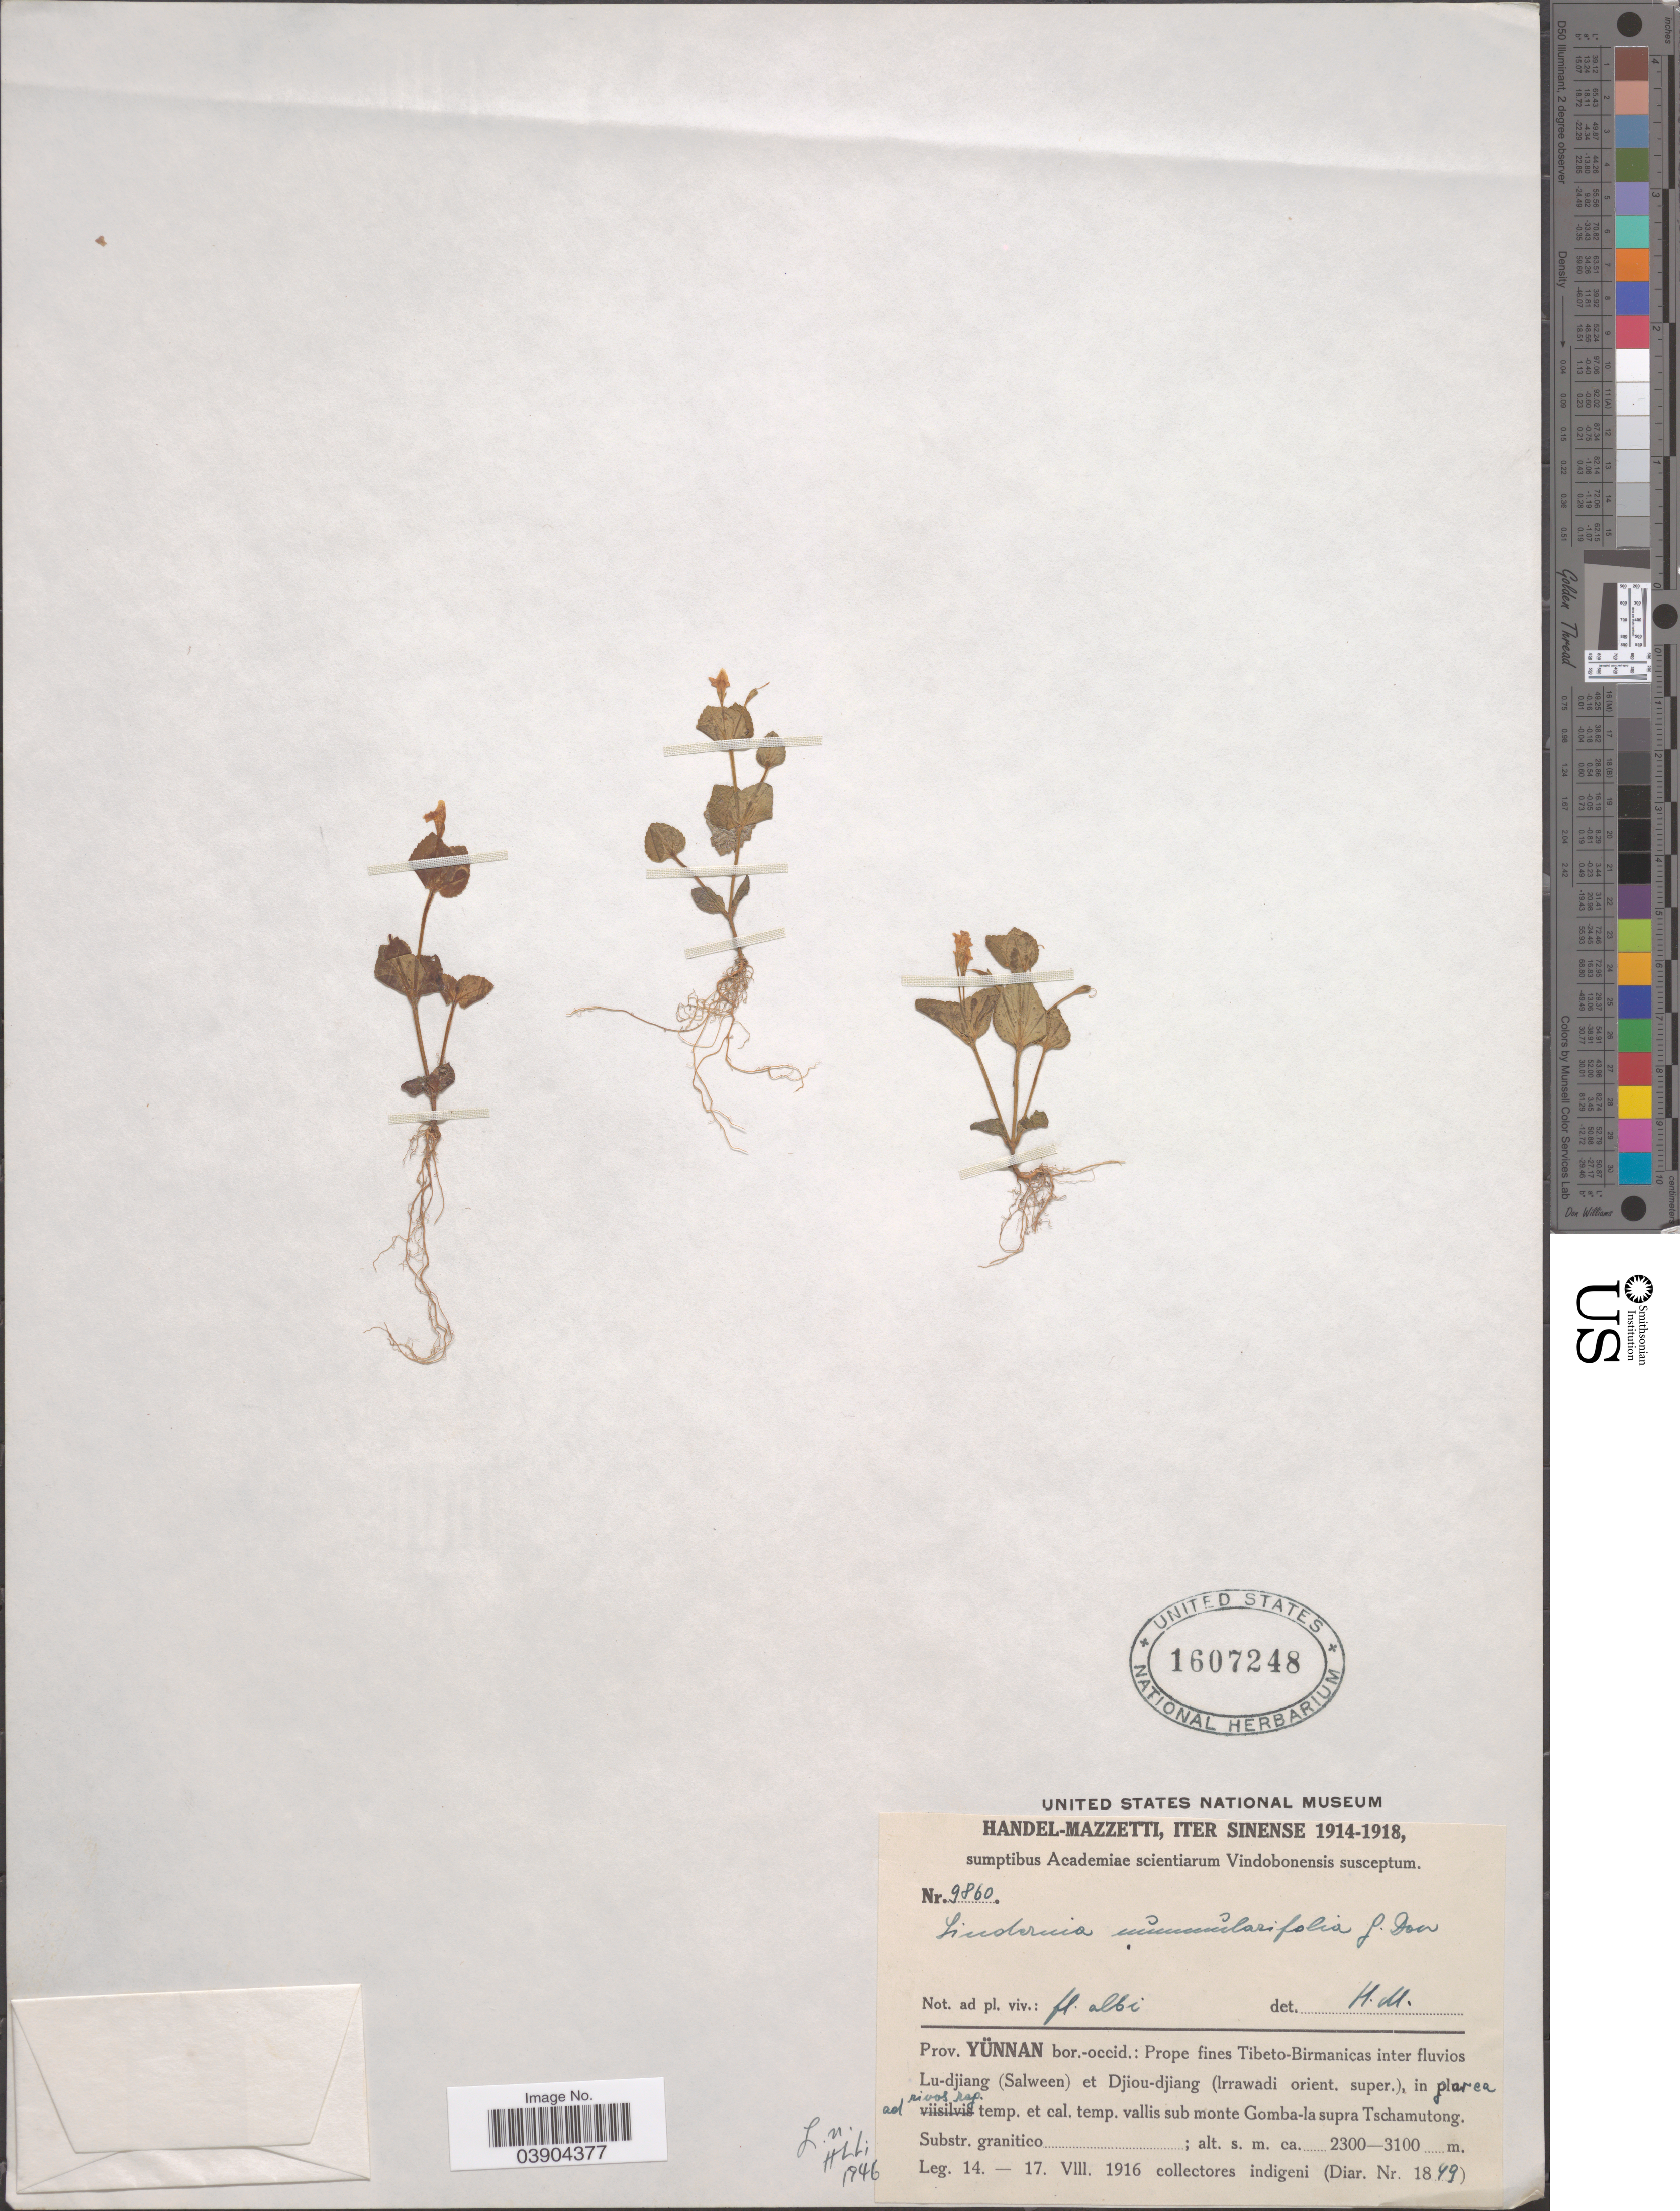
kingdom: Plantae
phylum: Tracheophyta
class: Magnoliopsida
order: Lamiales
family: Linderniaceae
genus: Lindernia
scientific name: Lindernia nummulariifolia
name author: (D. Don) Wettst.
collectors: Handel-Mazzetti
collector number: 9860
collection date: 1916-08-14/1916-08-17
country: China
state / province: Yunnan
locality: Prov. Yünnan bor.-occid.: Prope fines Tibeto-Birmanicas inter fluvios Lu-djiang (Salween) et Djiou-djiang (lrrawadi orient. super.), in plarea ad rivos rap. temp. et. cal. temp. vallis sub monte Gomba-la supra Tschamutong.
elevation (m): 2300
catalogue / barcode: US 1607248